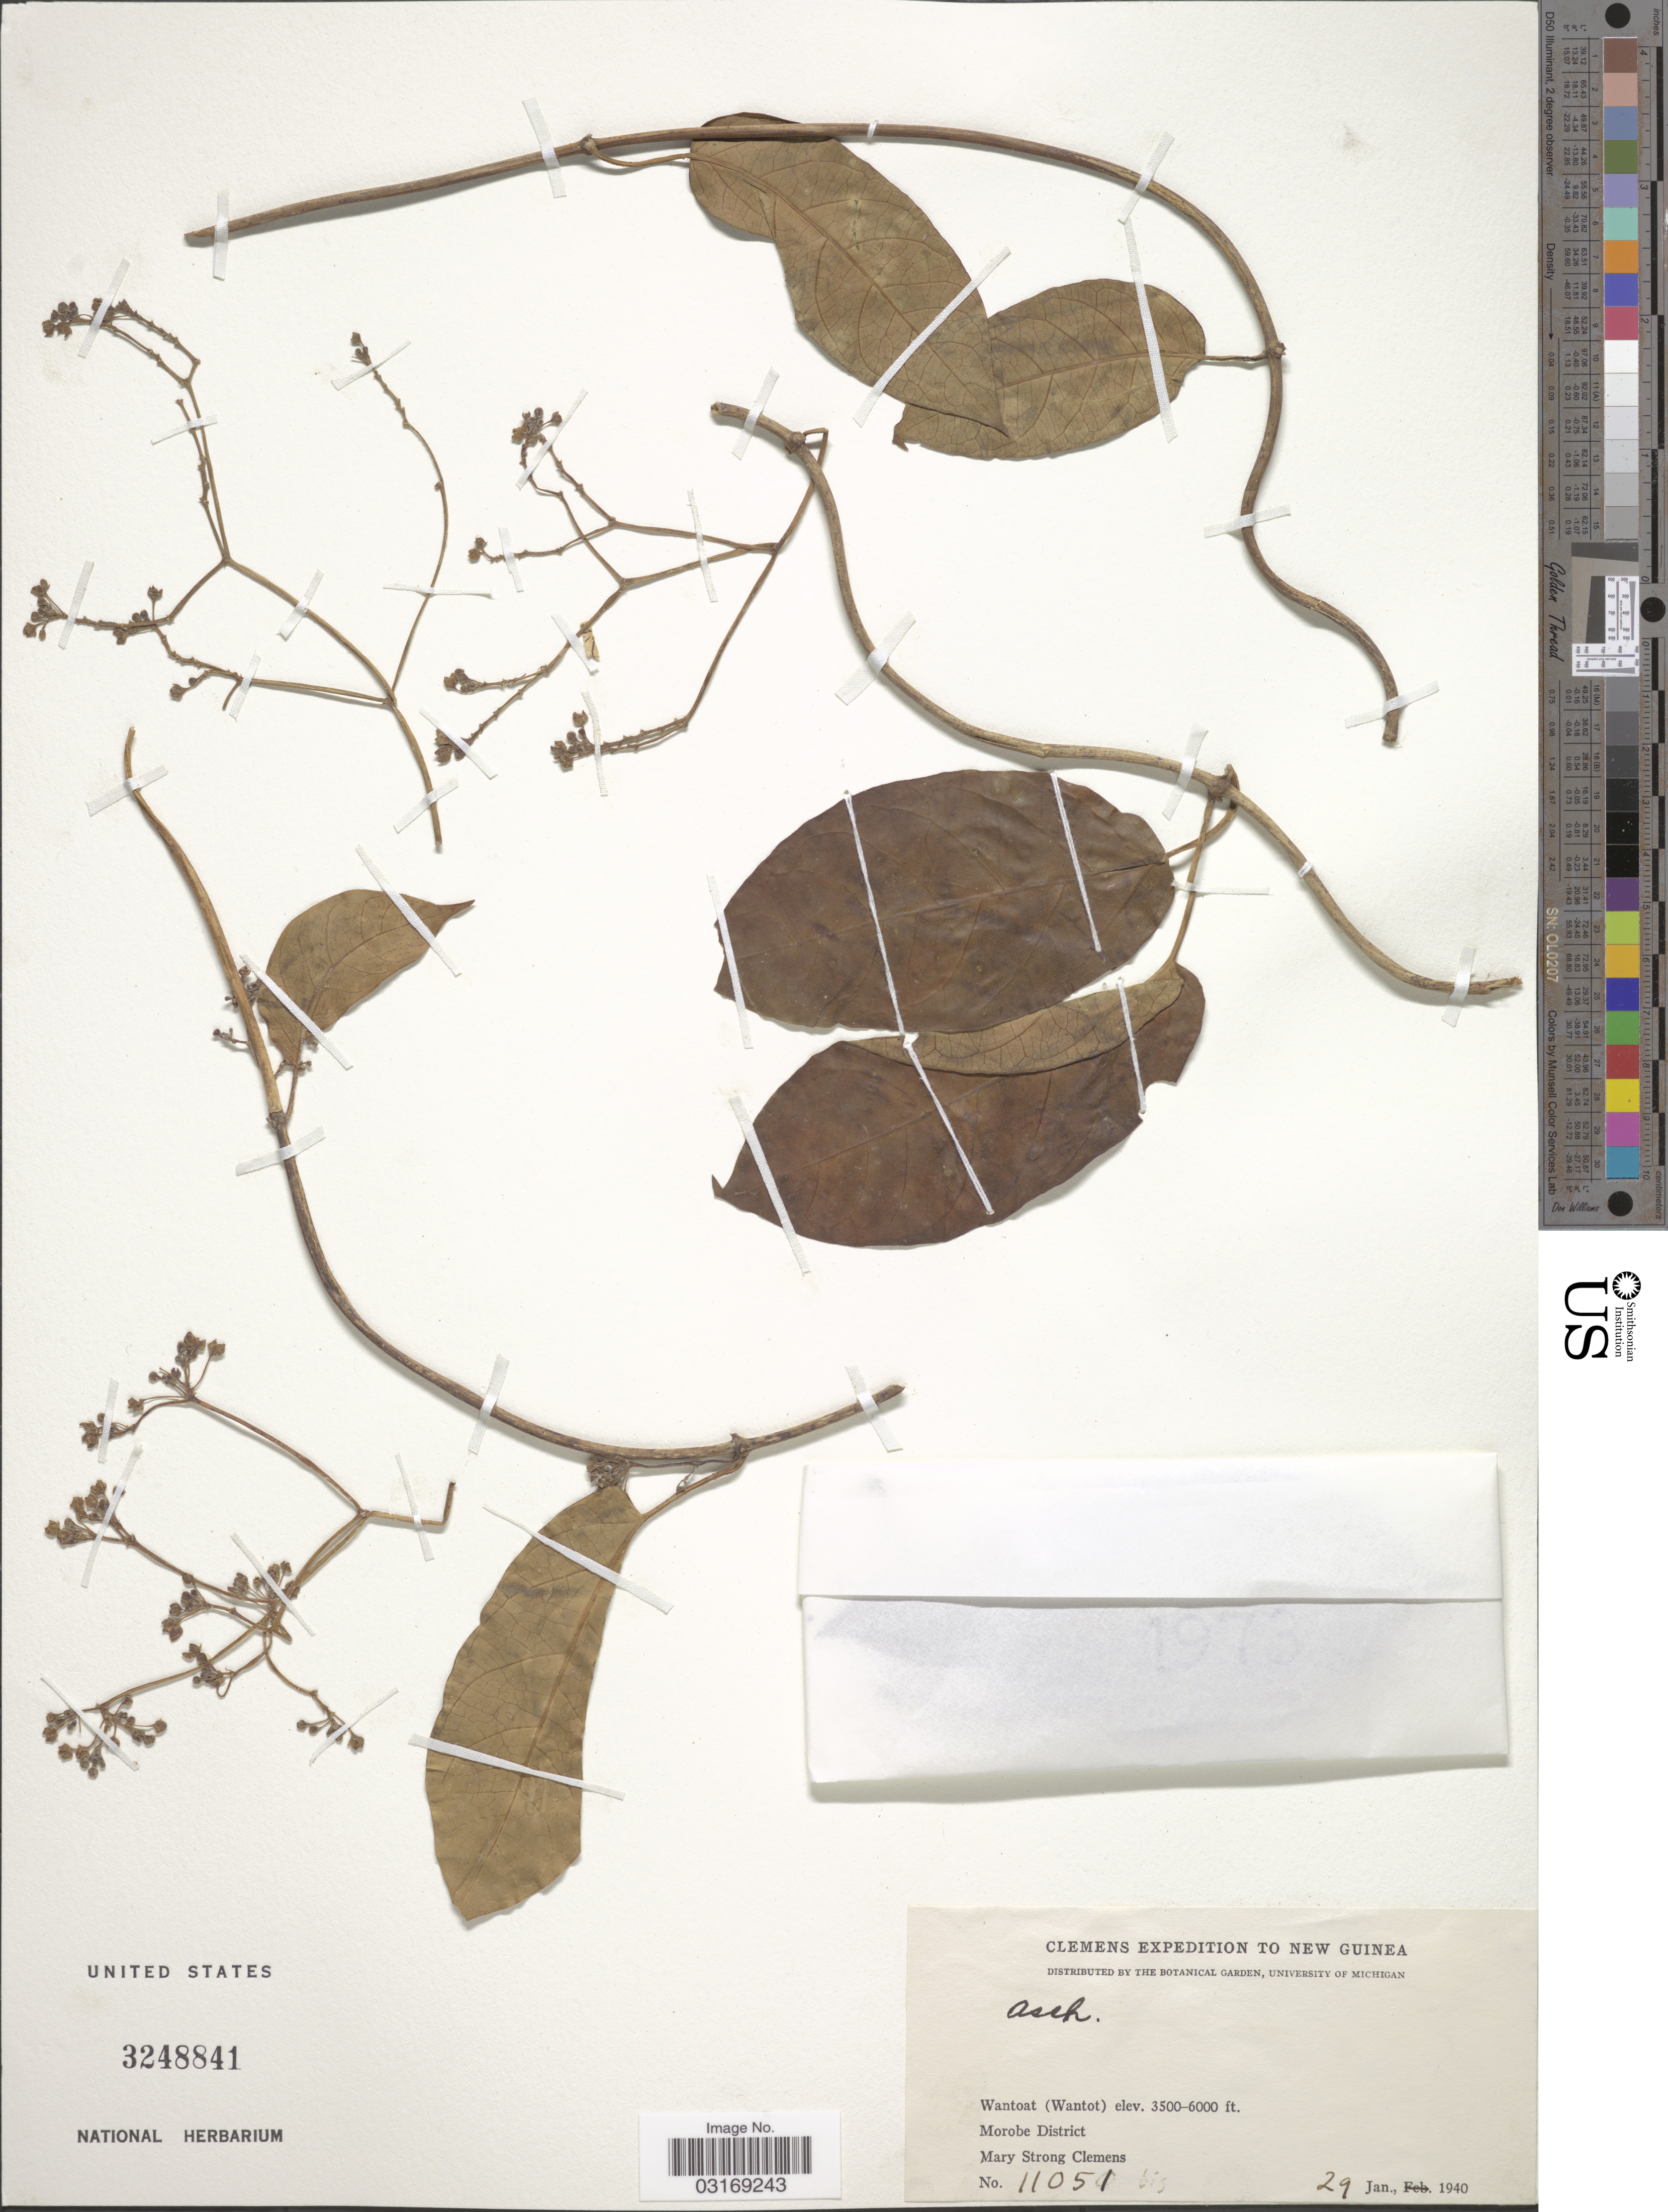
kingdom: Plantae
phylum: Tracheophyta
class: Magnoliopsida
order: Gentianales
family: Apocynaceae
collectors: M. S. Clemens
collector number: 11051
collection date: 1940-01-29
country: Papua New Guinea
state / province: Morobe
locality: New Guinea. Wantoat (Wantot) Morobe District.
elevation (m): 1067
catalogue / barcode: US 3248841